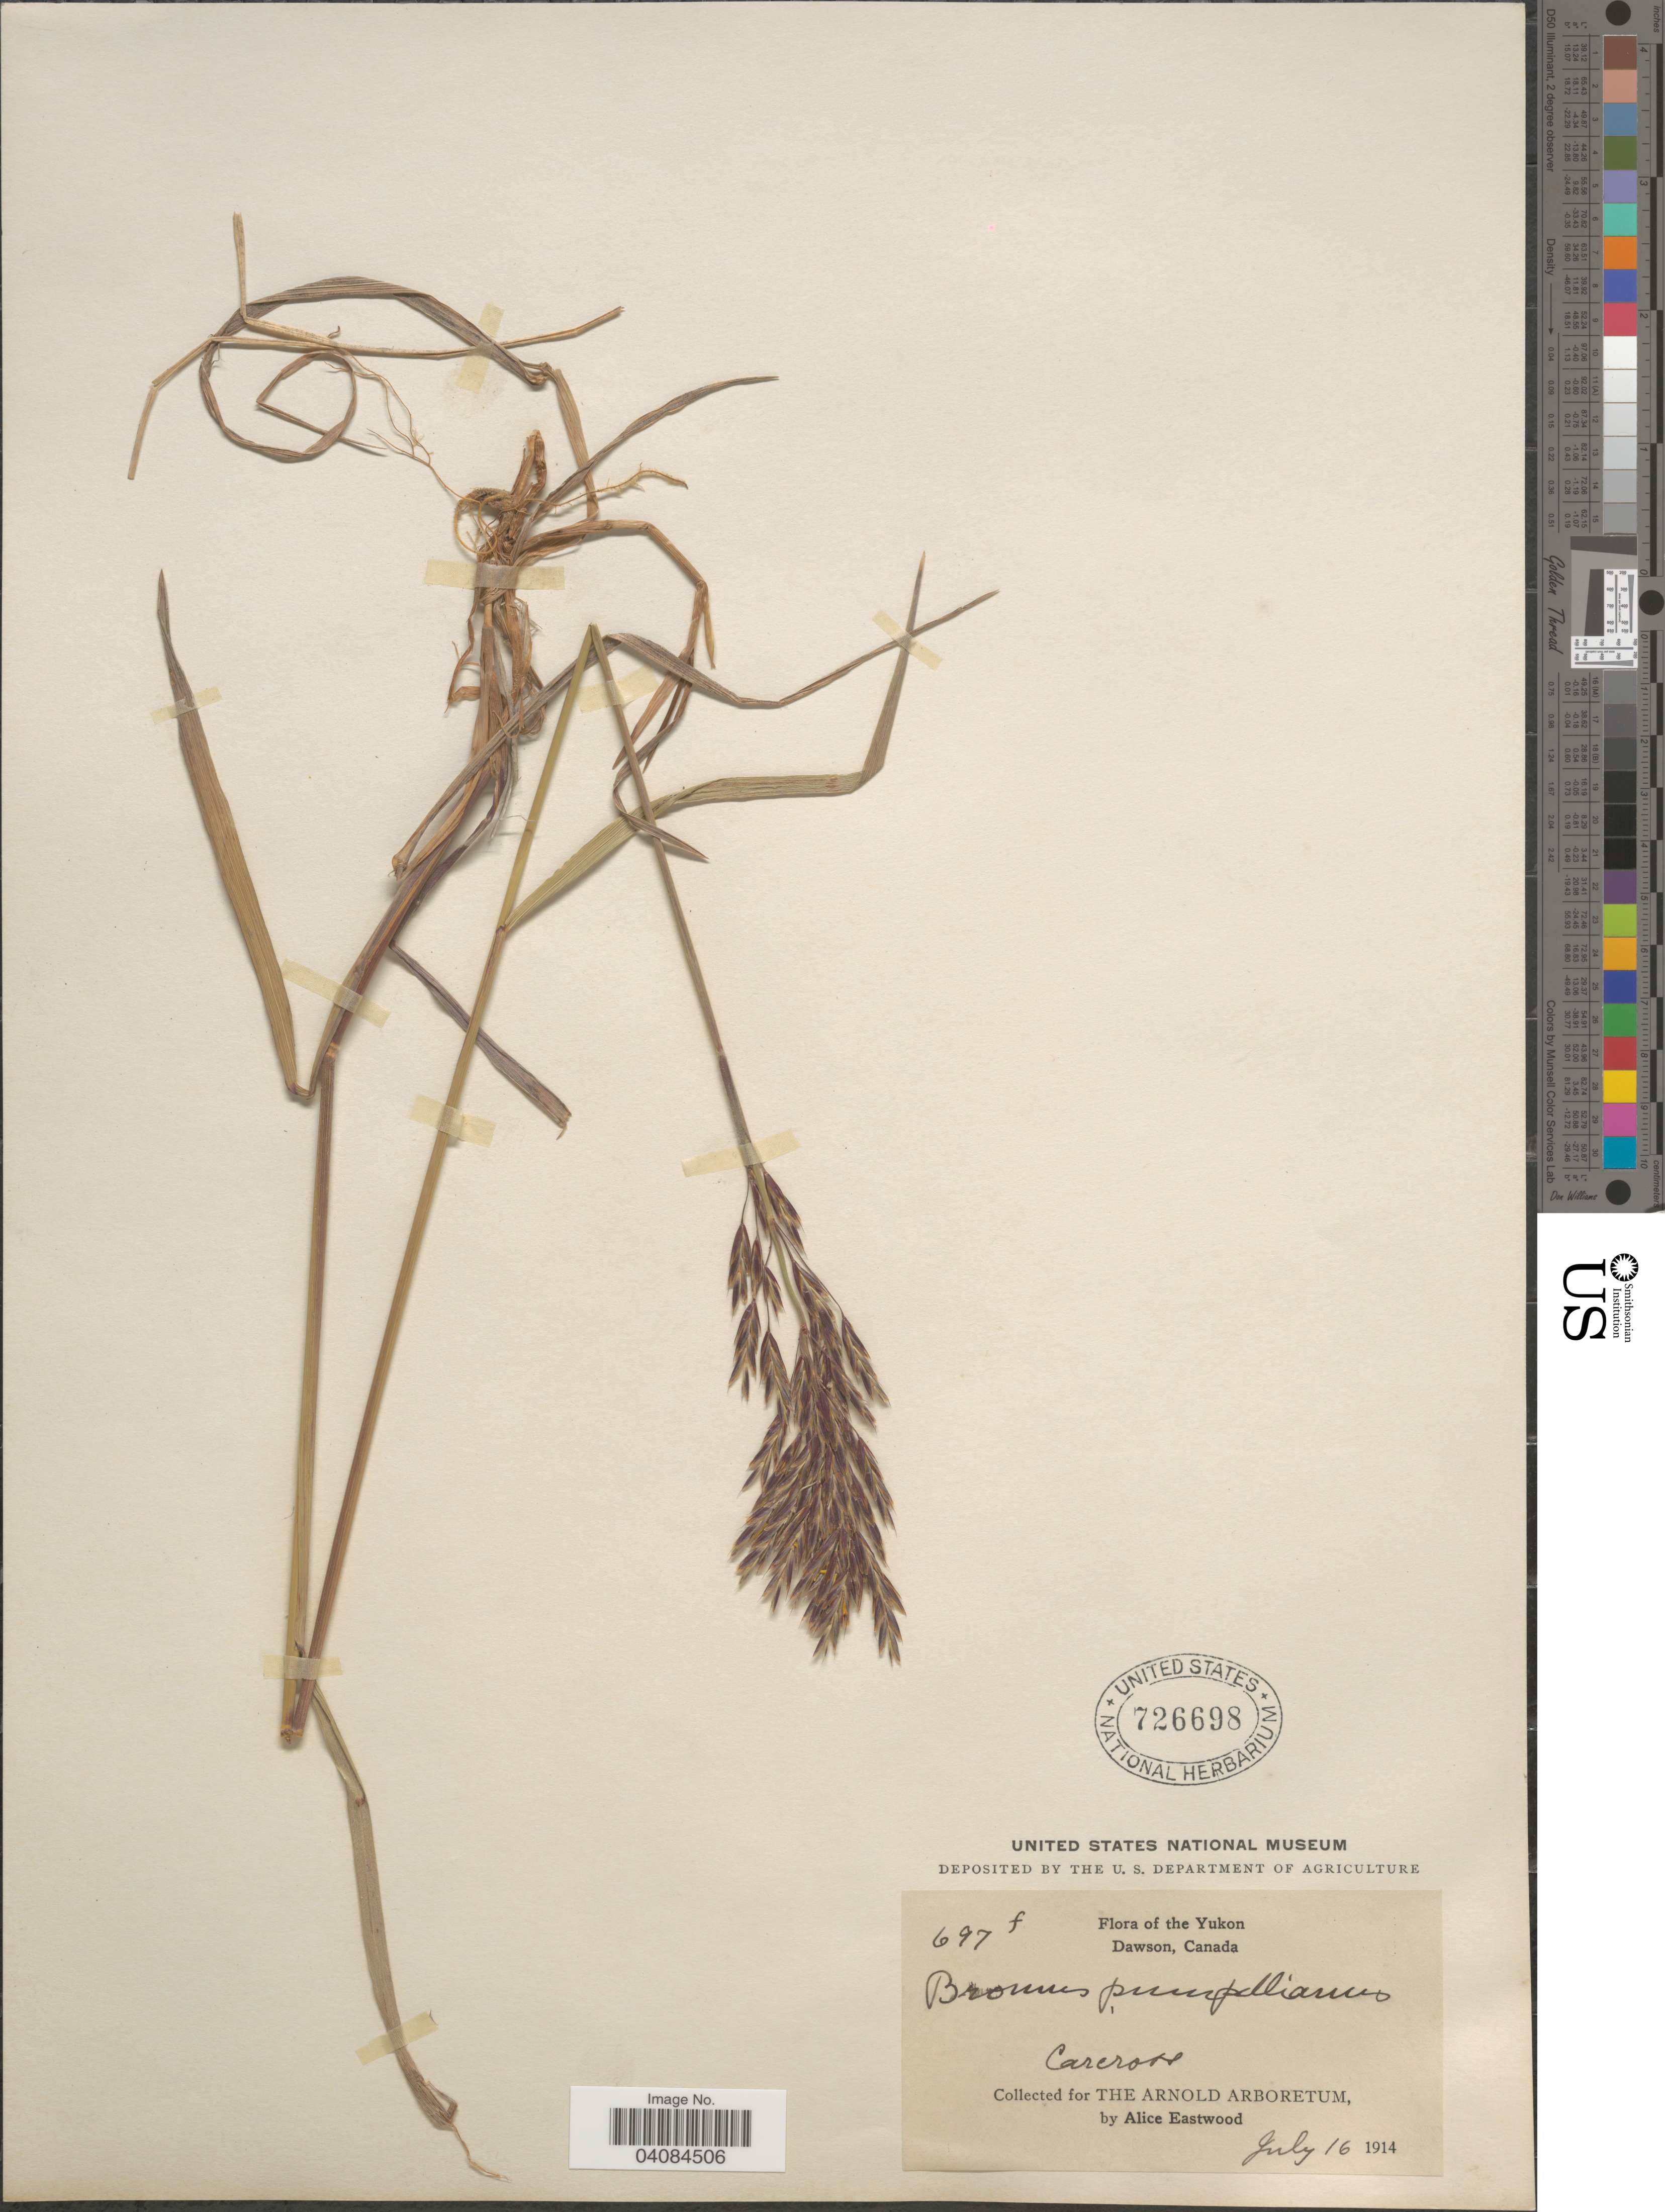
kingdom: Plantae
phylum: Tracheophyta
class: Liliopsida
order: Poales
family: Poaceae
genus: Bromus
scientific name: Bromus pumpellianus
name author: Scribn.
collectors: A. Eastwood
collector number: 697f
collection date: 1914-07-16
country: Canada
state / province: Yukon Territory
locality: The Yukon, Dawson. Carcross.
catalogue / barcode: US 726698